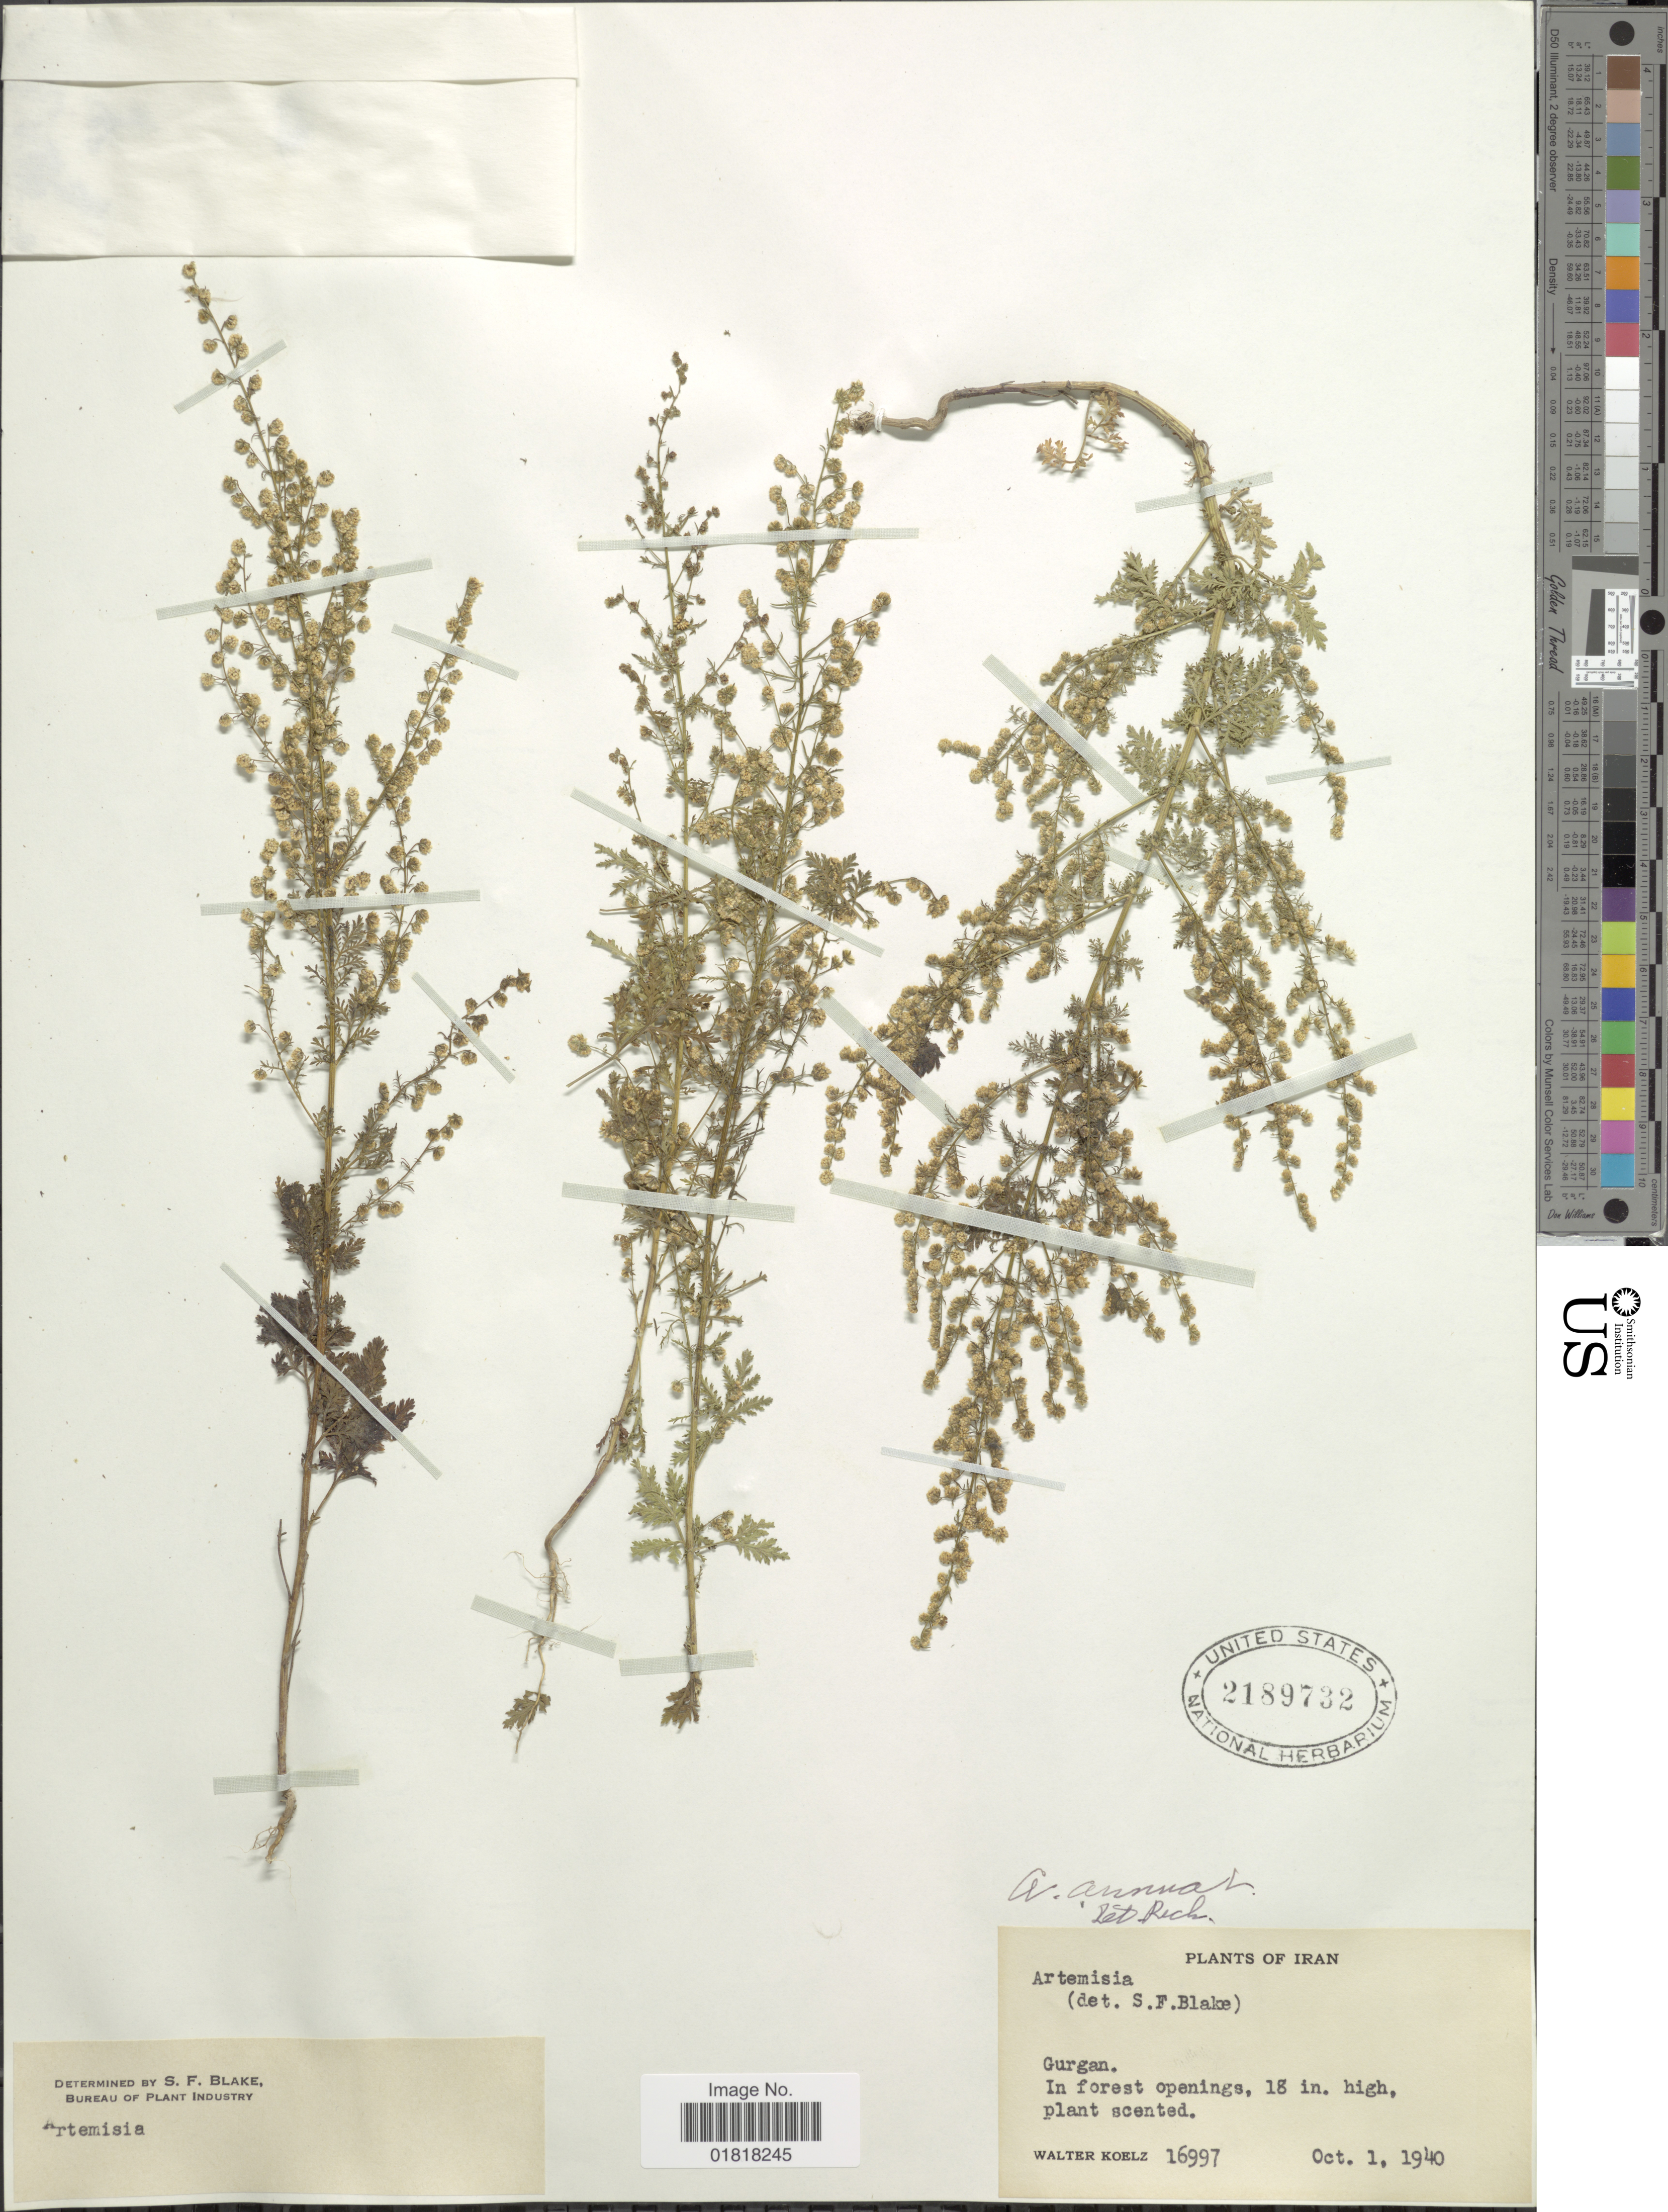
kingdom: Plantae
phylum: Tracheophyta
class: Magnoliopsida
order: Asterales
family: Asteraceae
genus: Artemisia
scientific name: Artemisia annua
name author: L.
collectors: W. N. Koelz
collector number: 16997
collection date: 1940-10-01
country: Iran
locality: Gurgan, in forest opening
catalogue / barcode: US 2189732